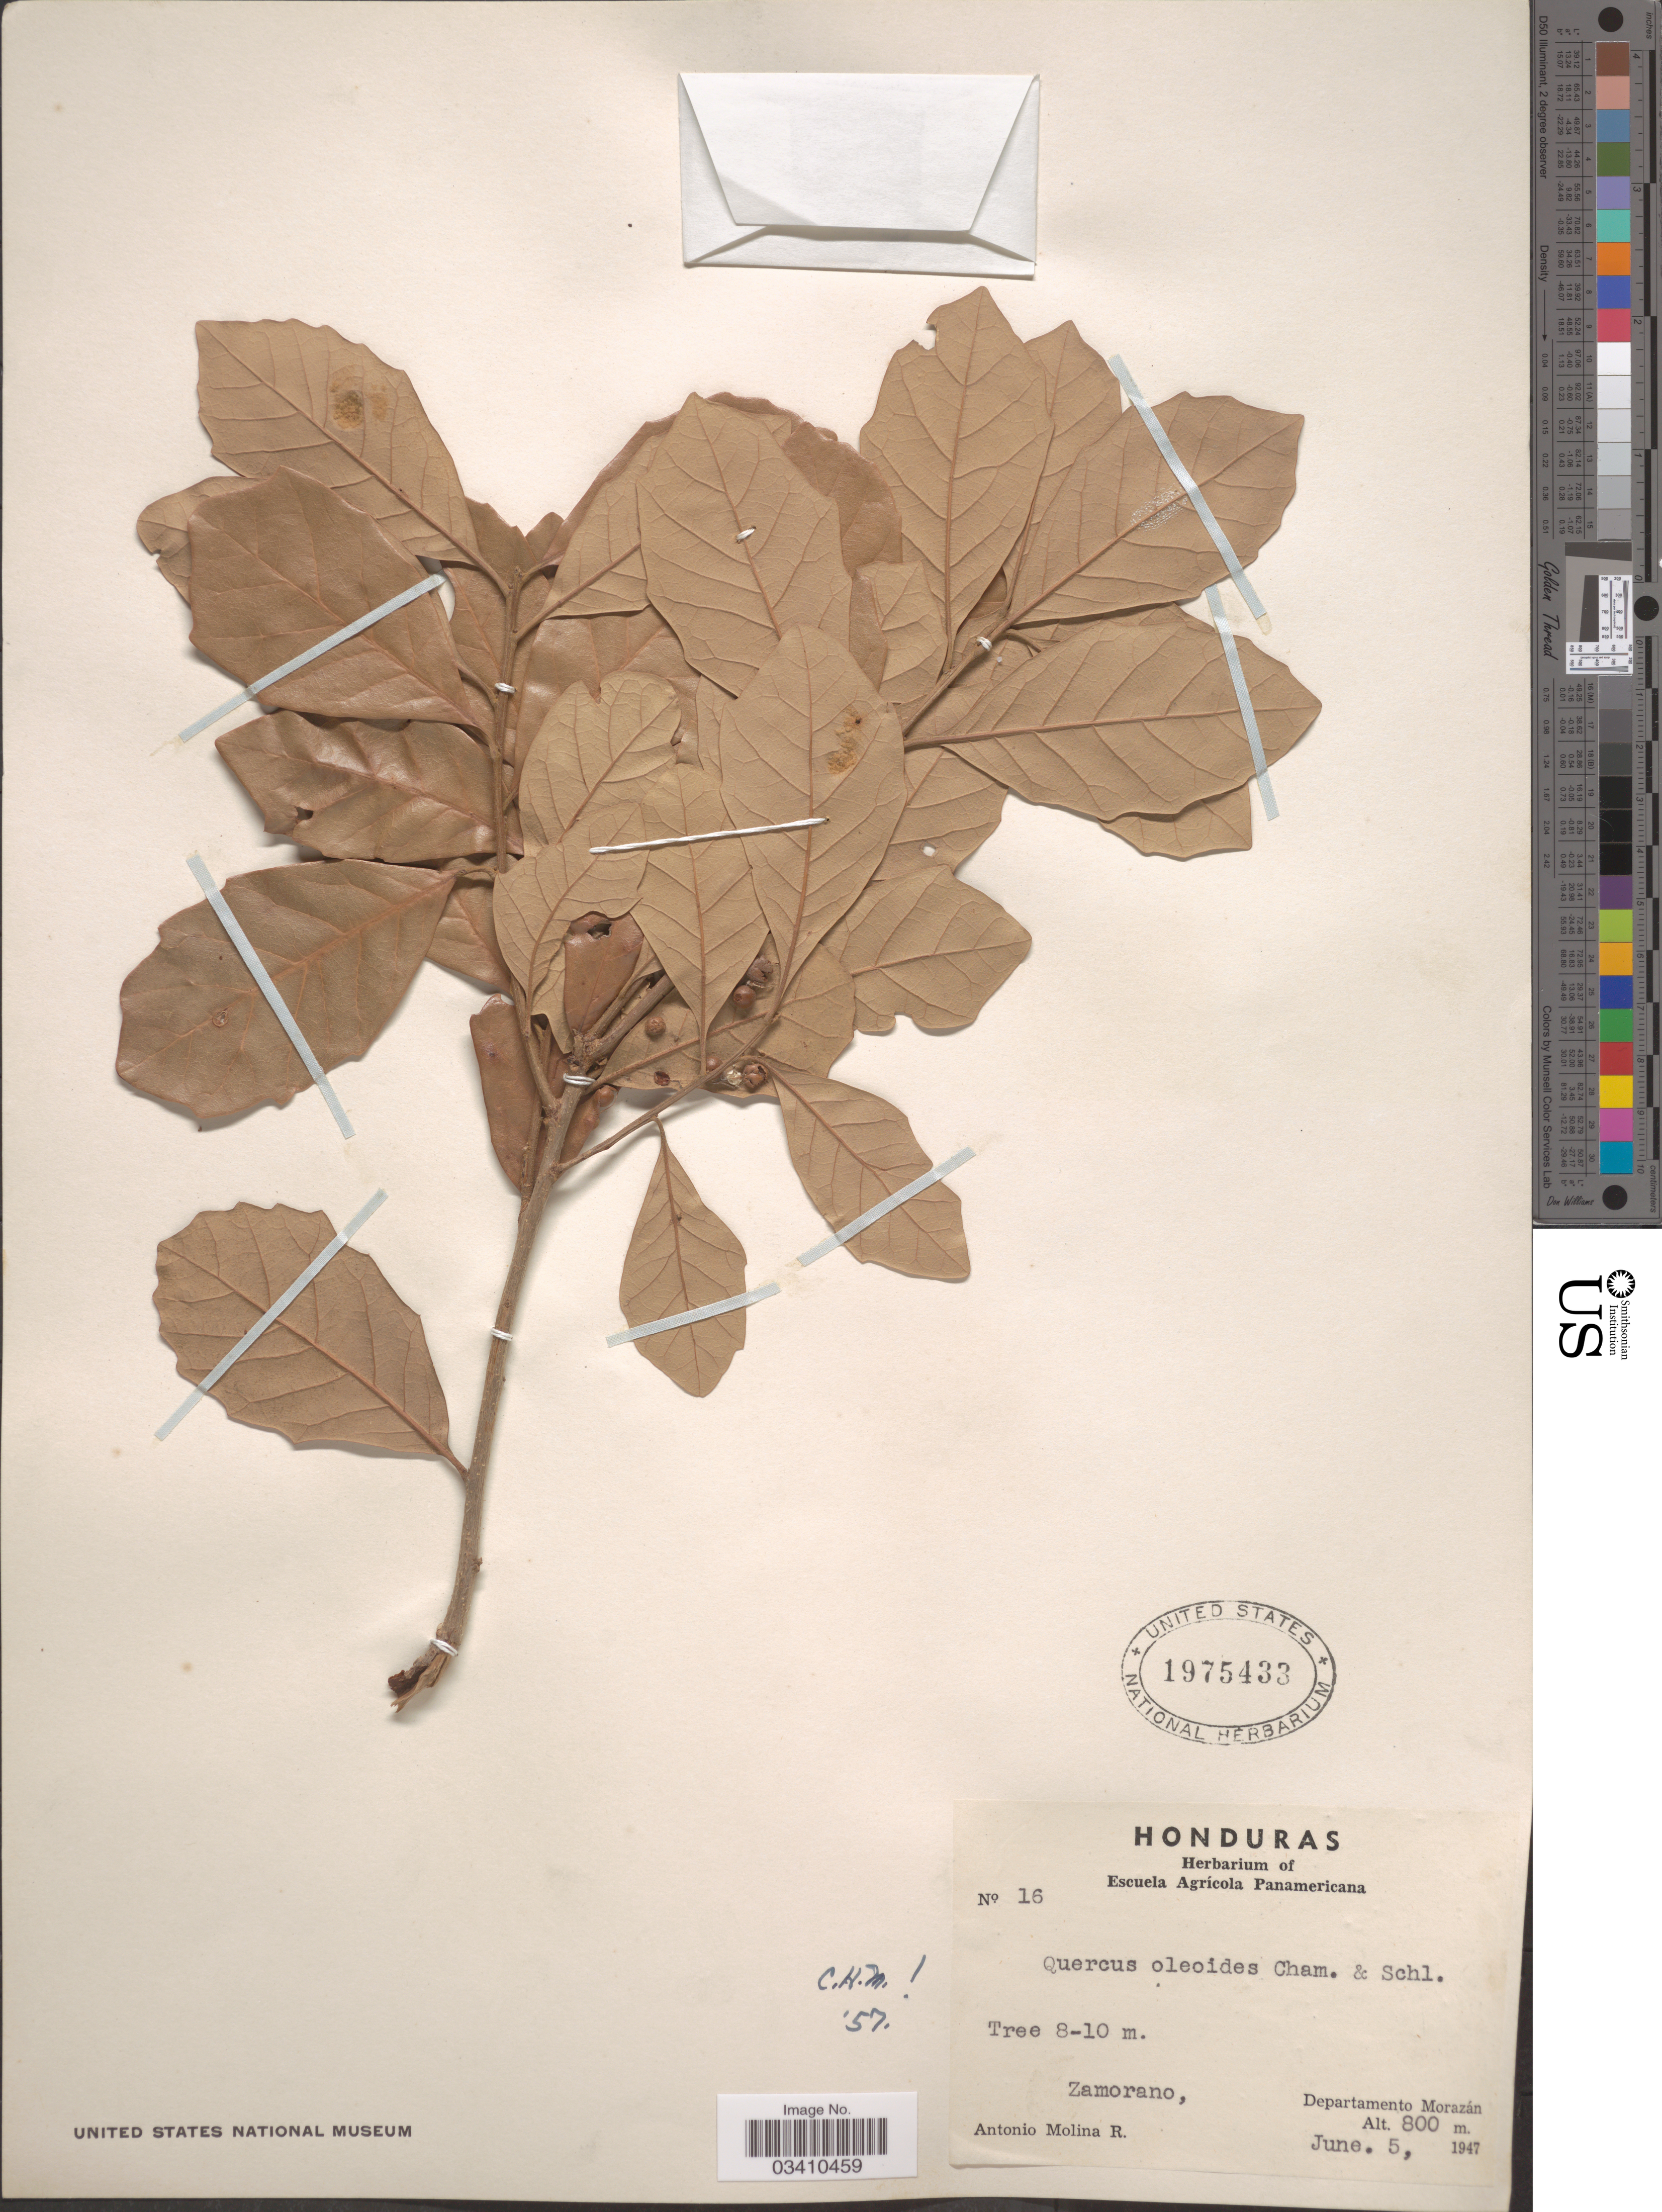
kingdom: Plantae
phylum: Tracheophyta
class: Magnoliopsida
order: Fagales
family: Fagaceae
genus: Quercus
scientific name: Quercus oleoides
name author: Schltdl. & Cham.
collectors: A. Molina R.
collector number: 16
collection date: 1947-06-05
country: Honduras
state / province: Fco. Morazán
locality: Zamorano, Departamento Morazán.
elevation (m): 800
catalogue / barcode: US 1975433